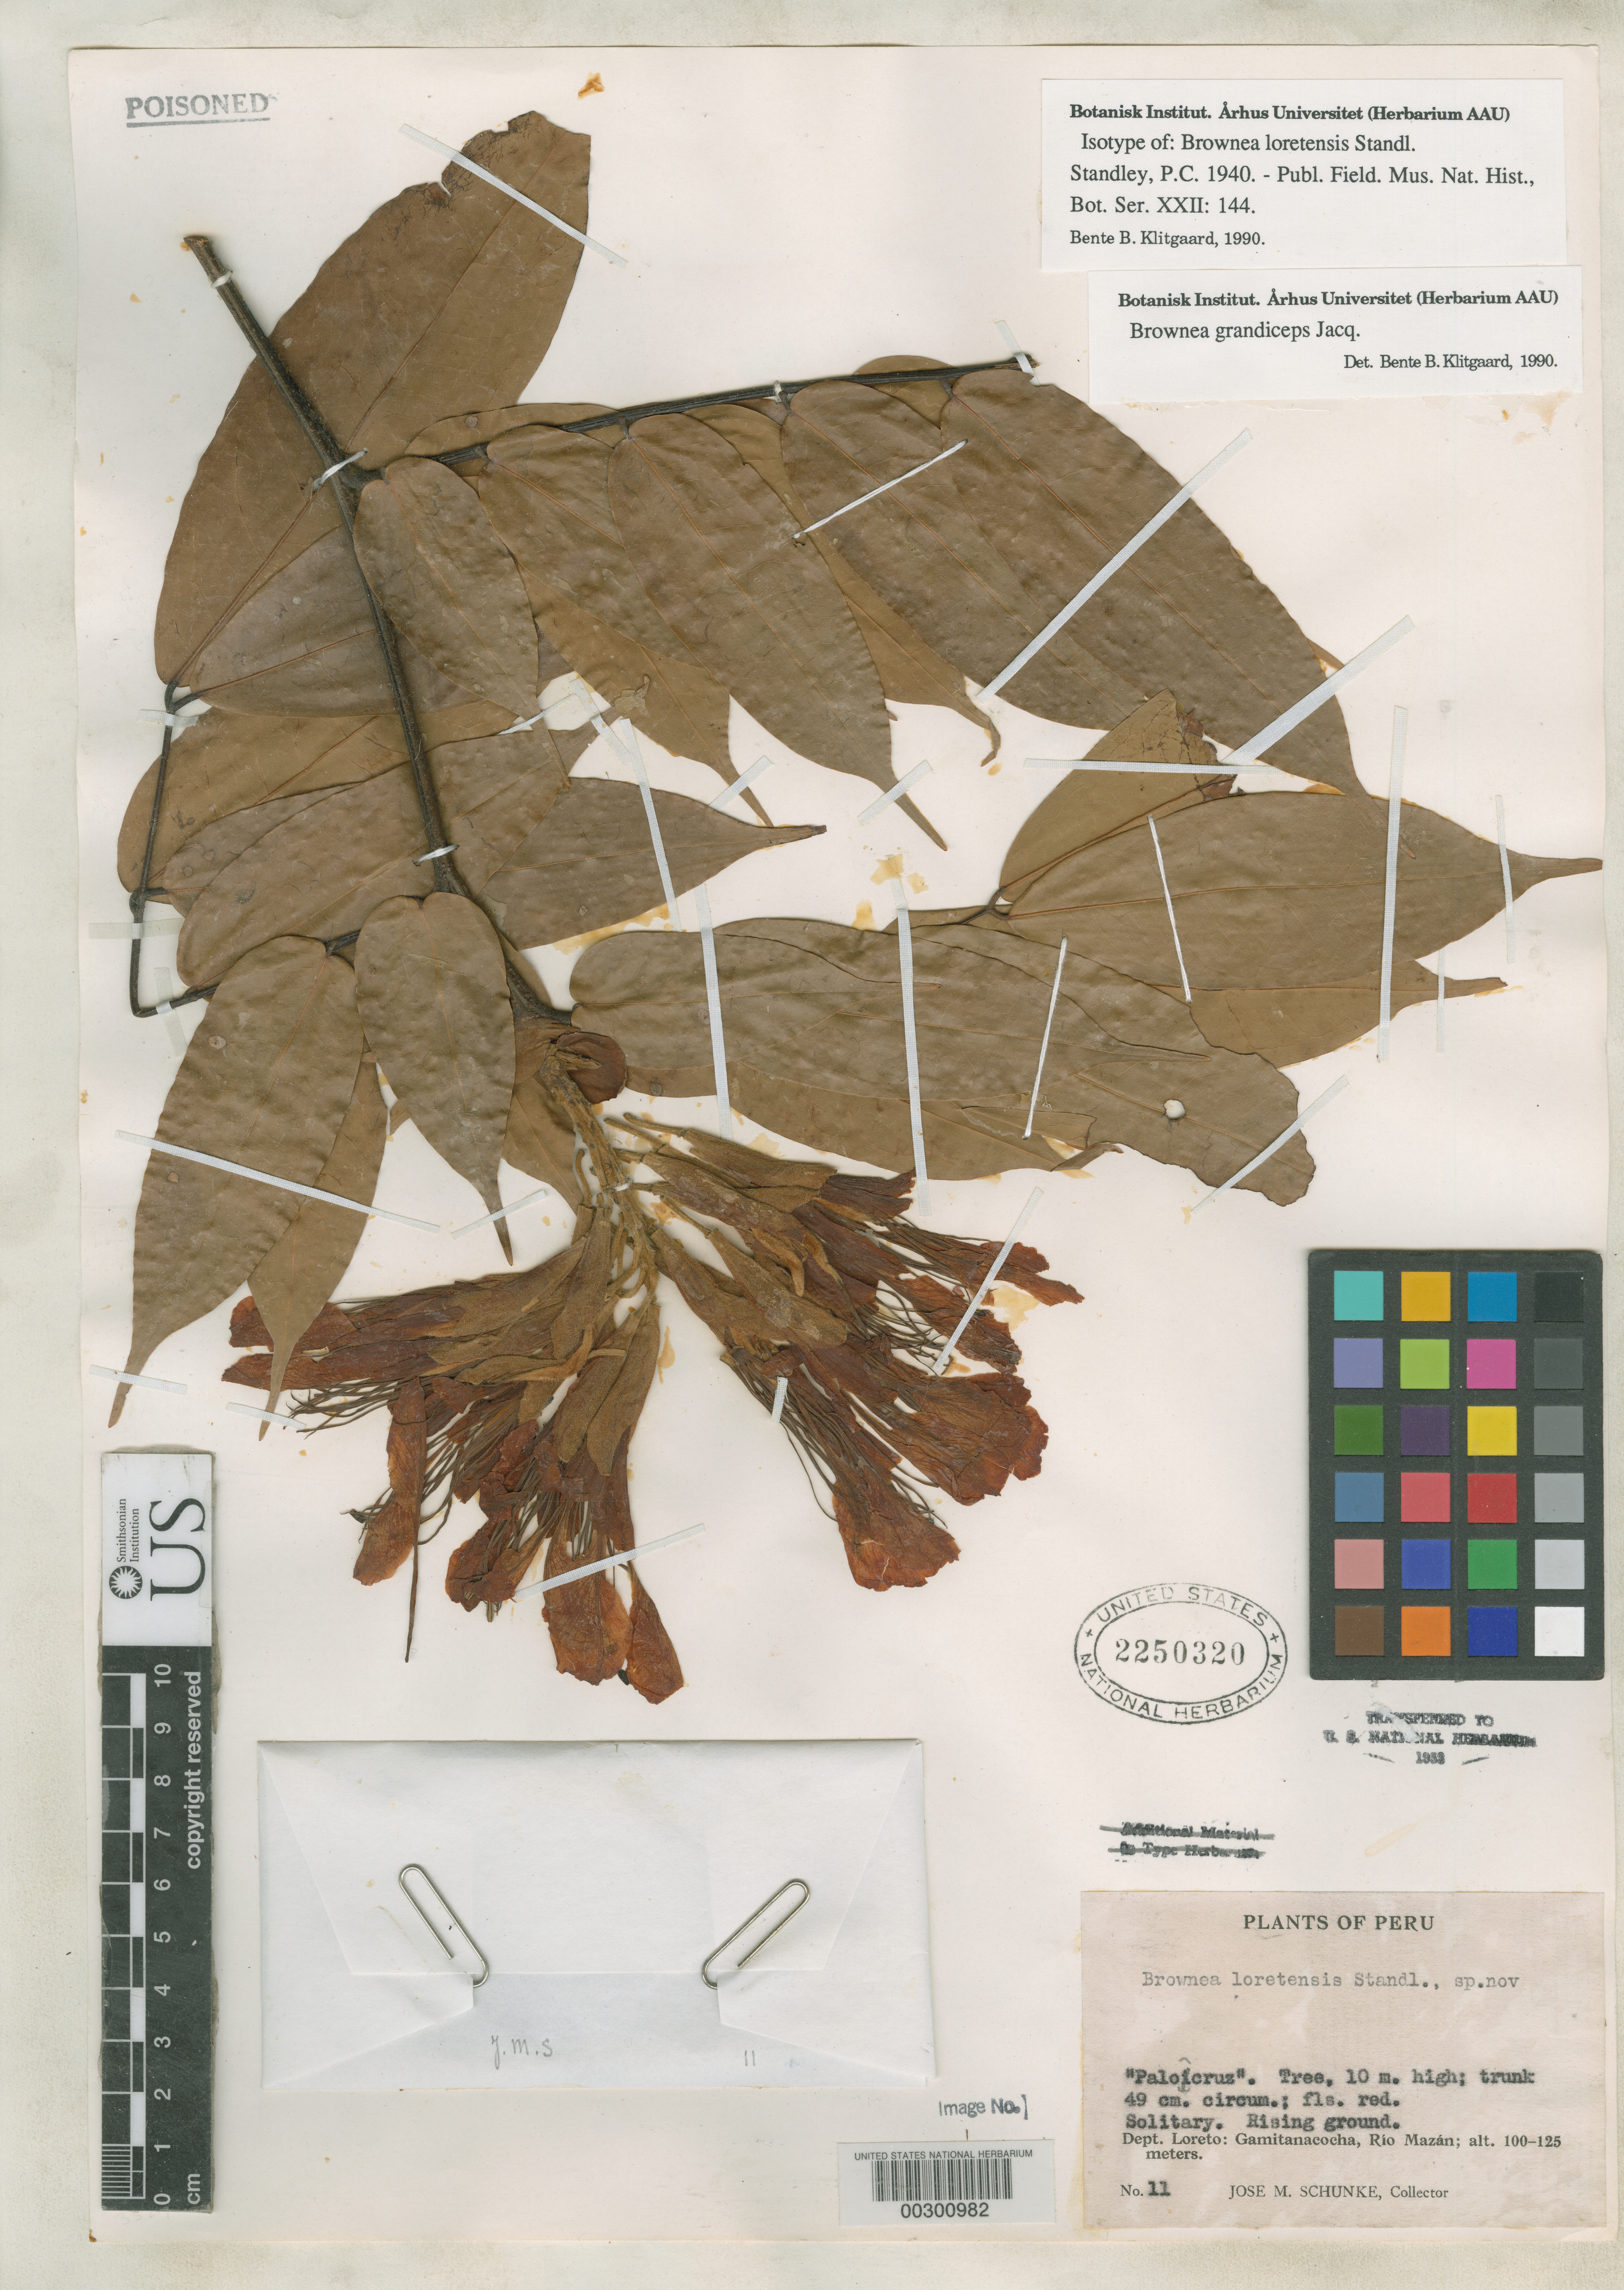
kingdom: Plantae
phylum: Tracheophyta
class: Magnoliopsida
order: Fabales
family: Fabaceae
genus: Brownea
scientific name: Brownea loretensis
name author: Standl.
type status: Isotype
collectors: J. M. Schunke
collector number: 11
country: Peru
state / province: Loreto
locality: Gamitanacocha, Rio Mazan.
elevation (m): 100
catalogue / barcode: US 2250320